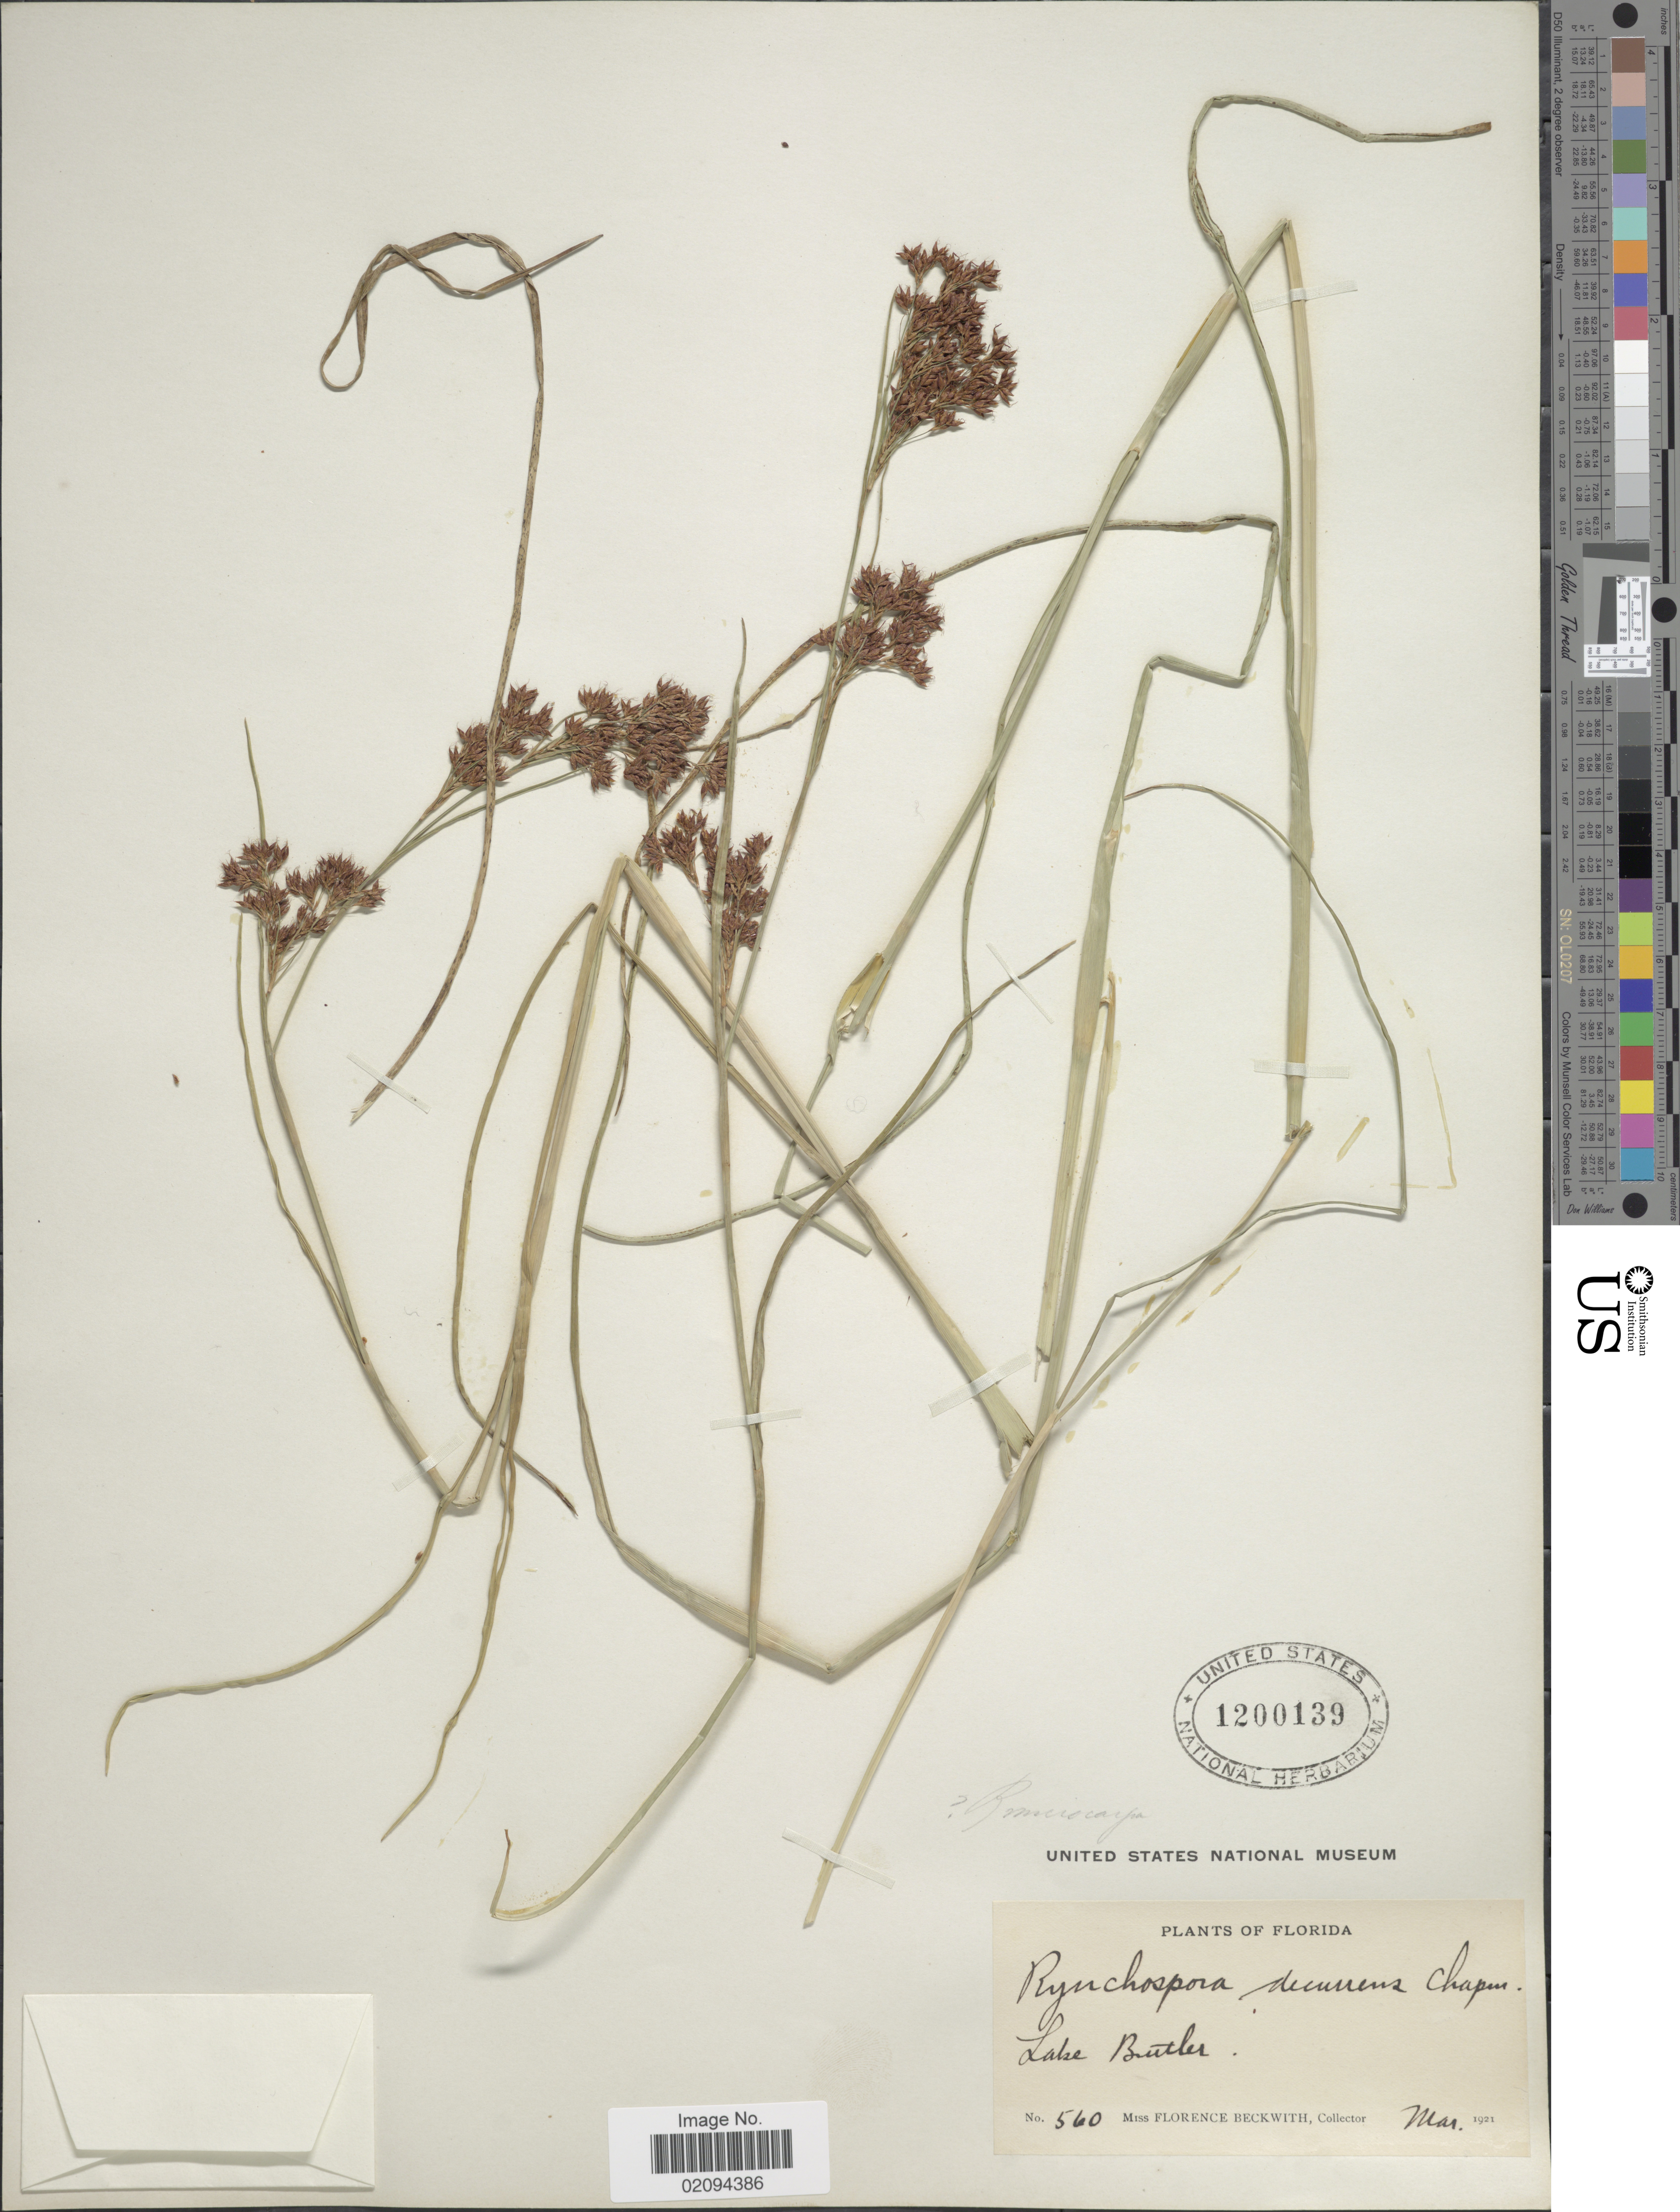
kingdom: Plantae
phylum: Tracheophyta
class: Liliopsida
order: Poales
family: Cyperaceae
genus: Rhynchospora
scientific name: Rhynchospora microcarpa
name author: Baldwin ex A. Gray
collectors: F. Beckwith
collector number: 560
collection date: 1921-03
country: United States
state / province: Florida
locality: Lake Butler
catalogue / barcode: US 1200139